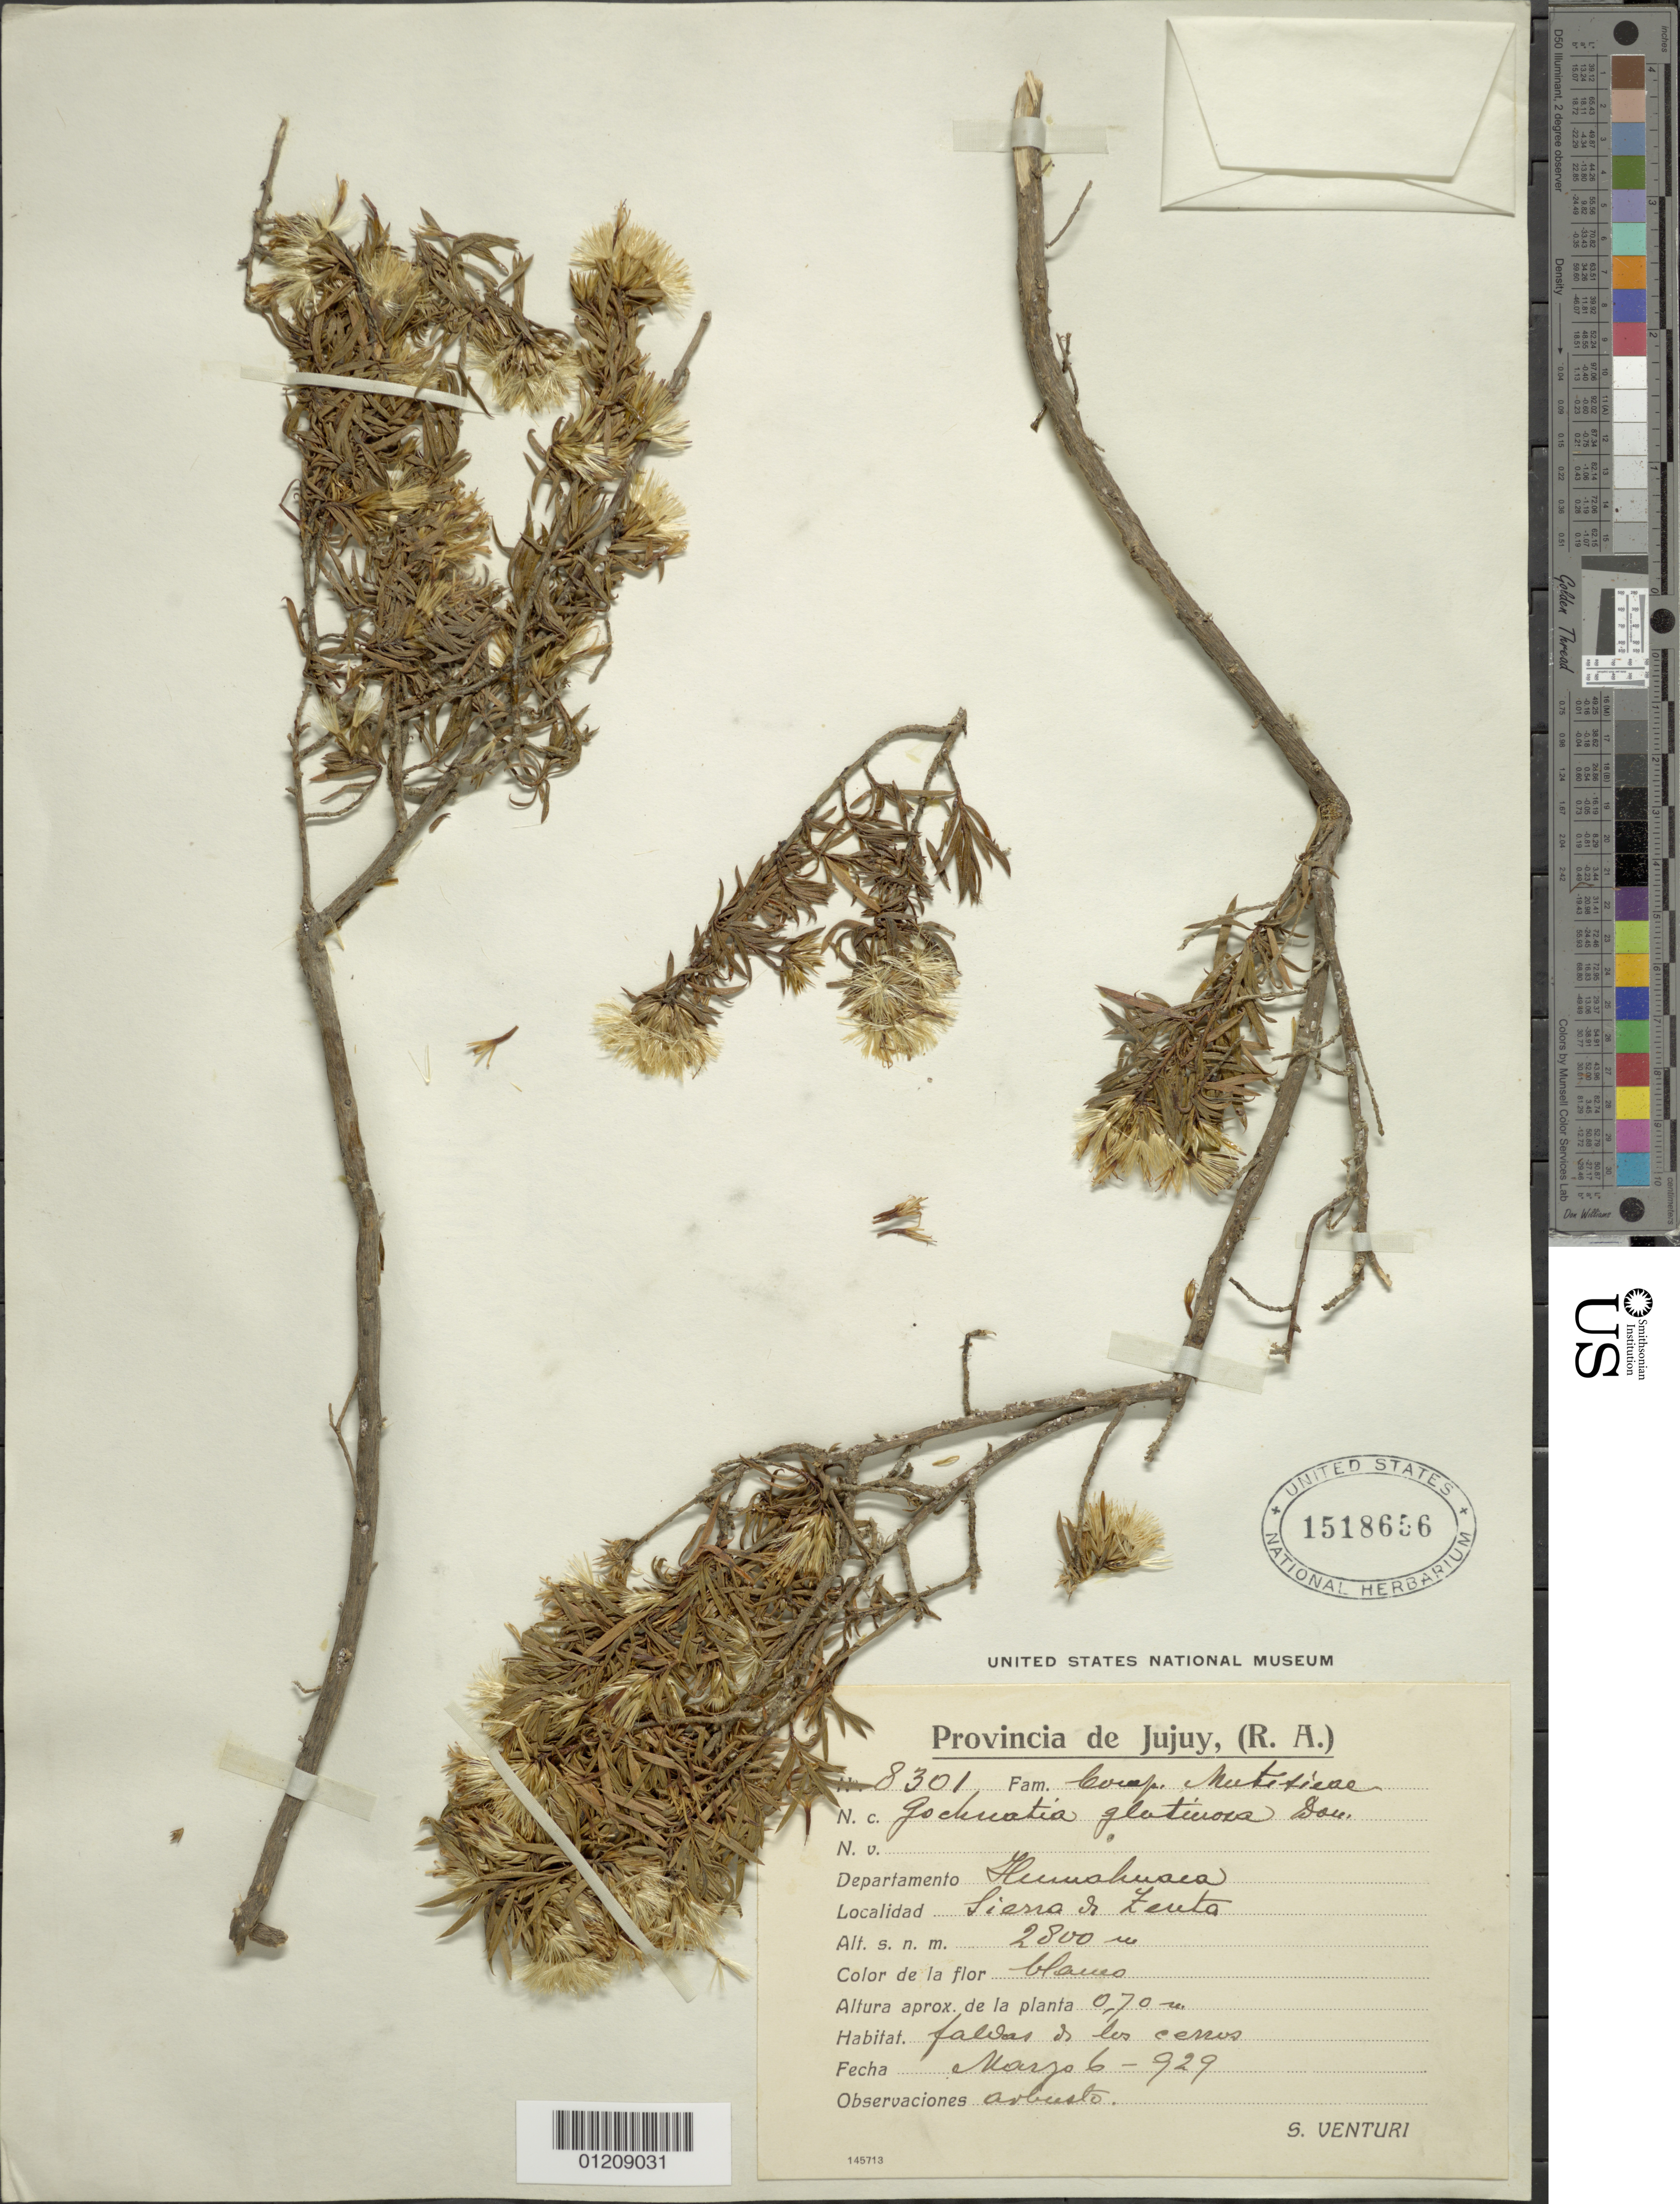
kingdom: Plantae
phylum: Tracheophyta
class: Magnoliopsida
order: Asterales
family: Asteraceae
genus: Pentaphorus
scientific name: Pentaphorus glutinosus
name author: D. Don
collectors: S. Venturi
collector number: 8301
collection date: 1929-05-06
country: Argentina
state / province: Jujuy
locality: Humahusea; Sierra del Feuta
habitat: faldas del los cerros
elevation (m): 2800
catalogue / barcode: US 1518656